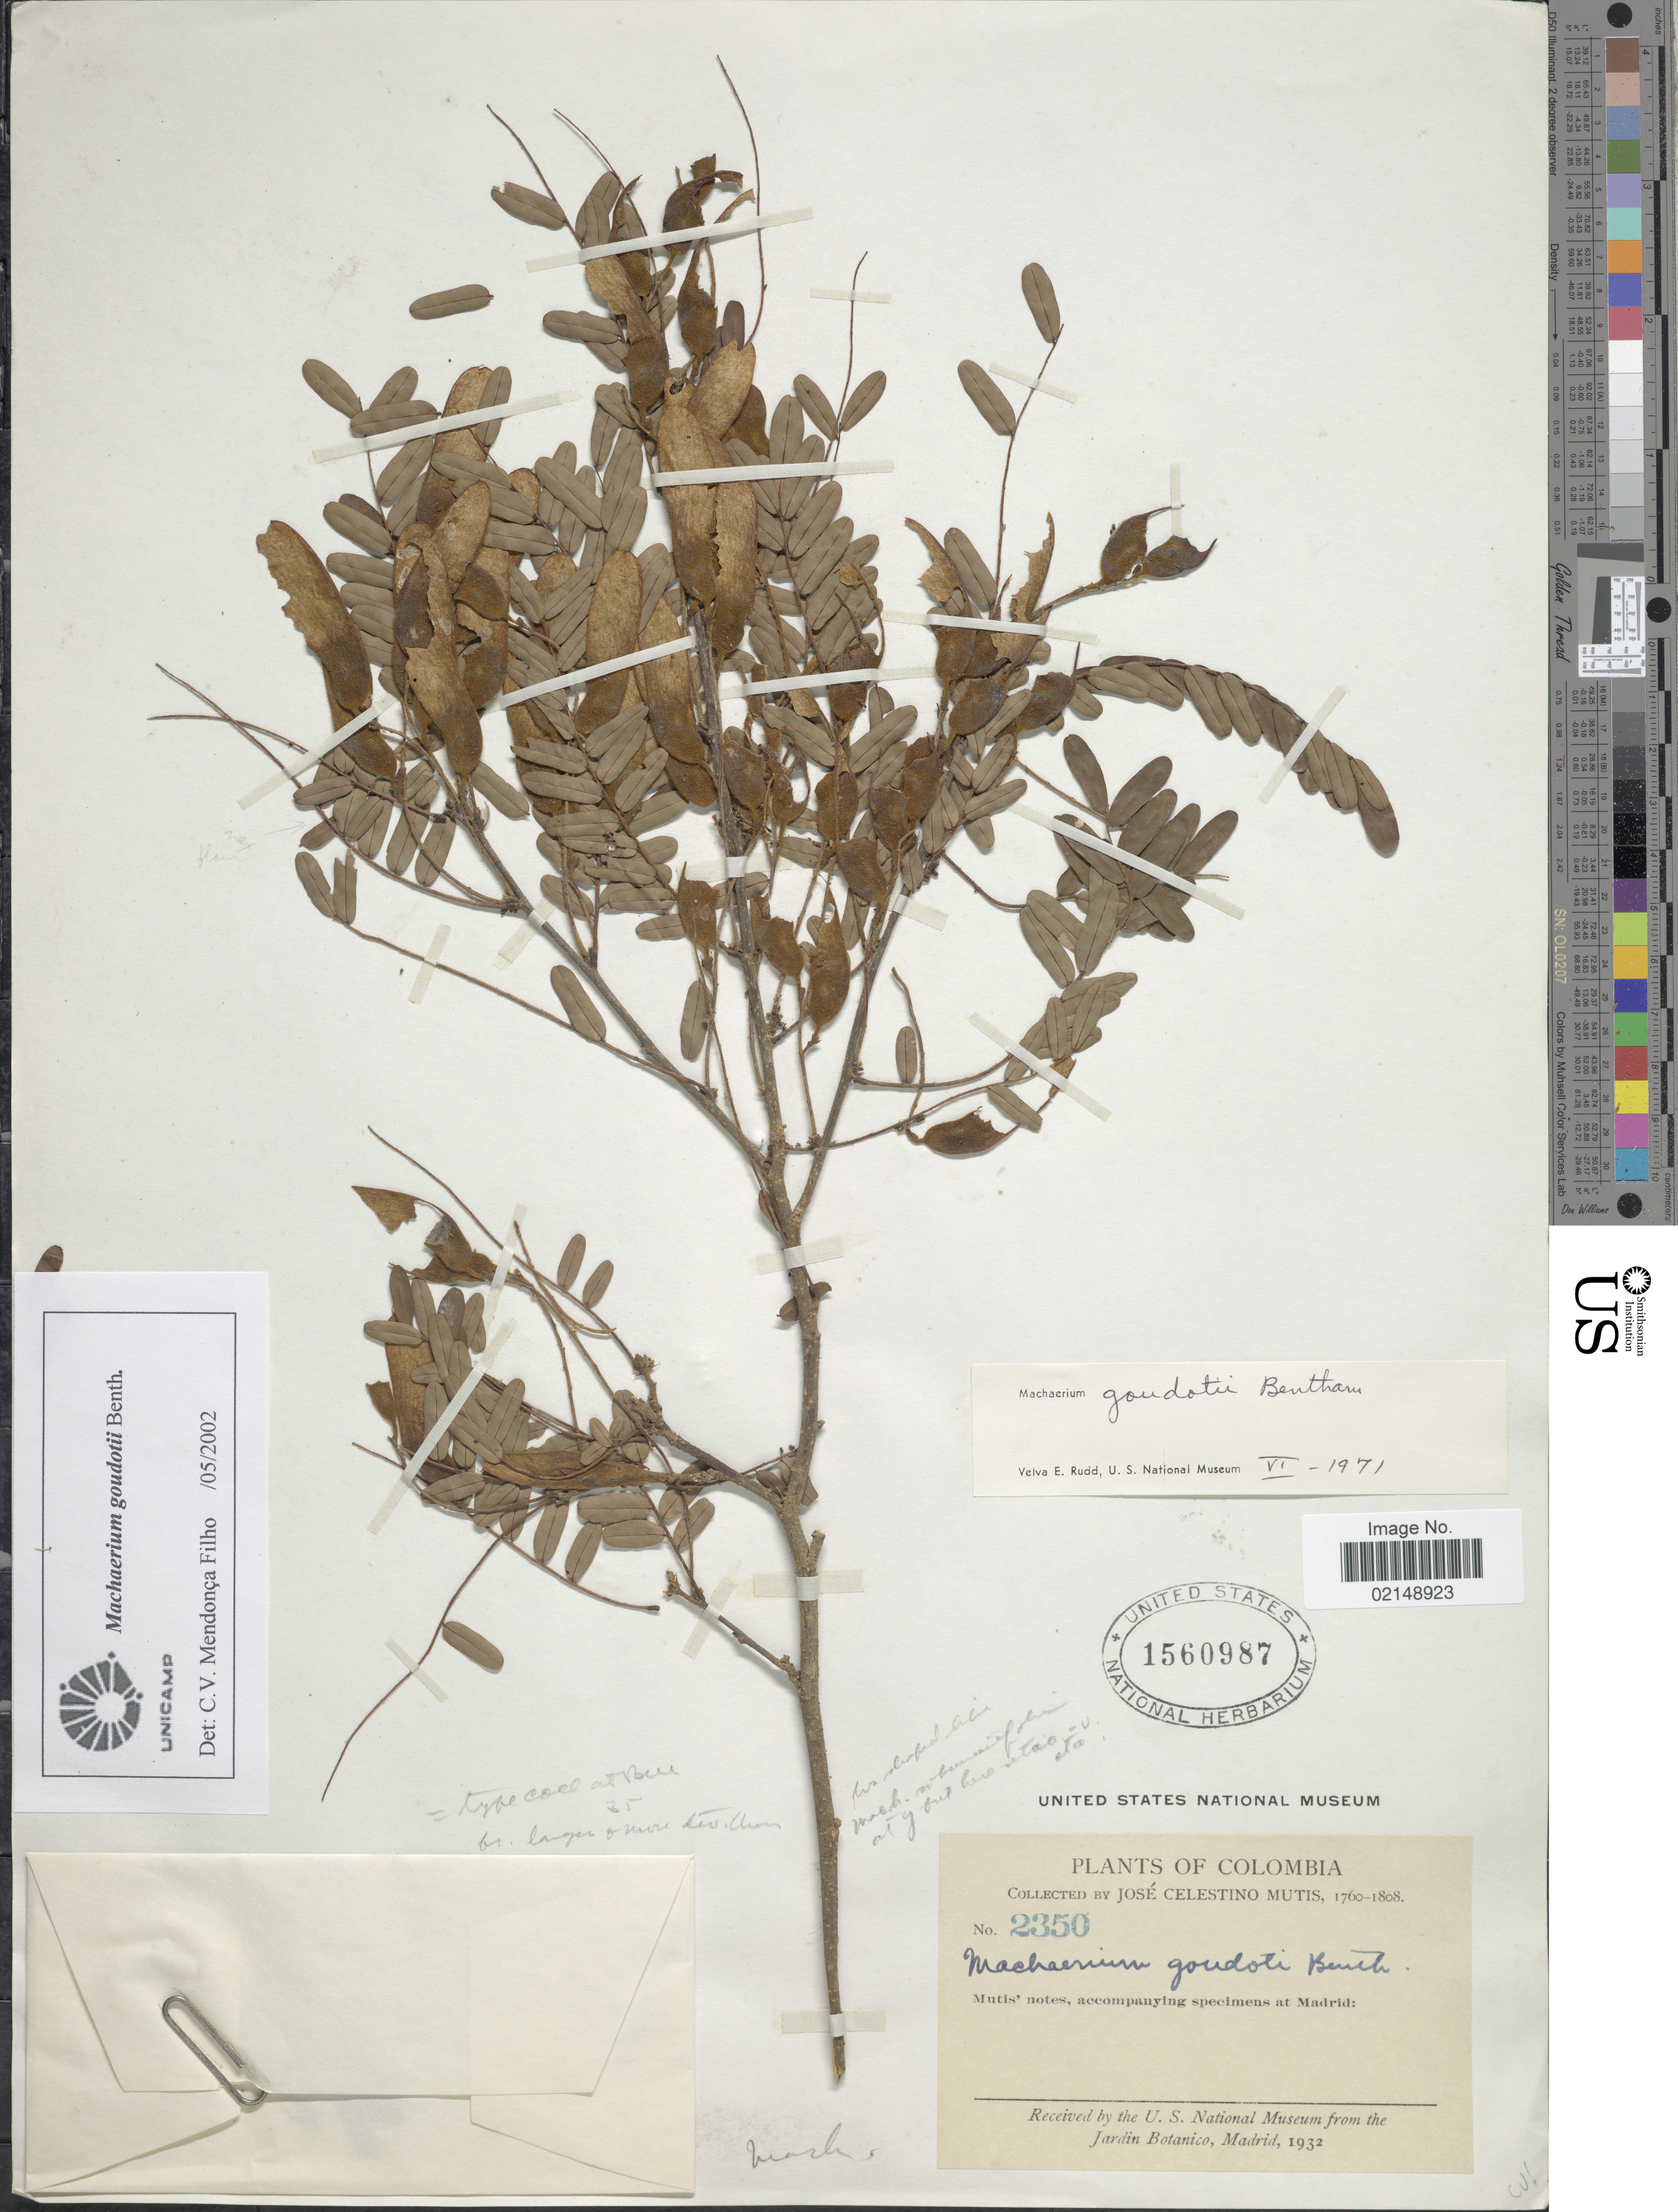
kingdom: Plantae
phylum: Tracheophyta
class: Magnoliopsida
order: Fabales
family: Fabaceae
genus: Machaerium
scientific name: Machaerium goudotii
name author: Benth.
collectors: J. C. B. Mutis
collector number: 2350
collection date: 1760/1808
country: Colombia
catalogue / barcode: US 1560987